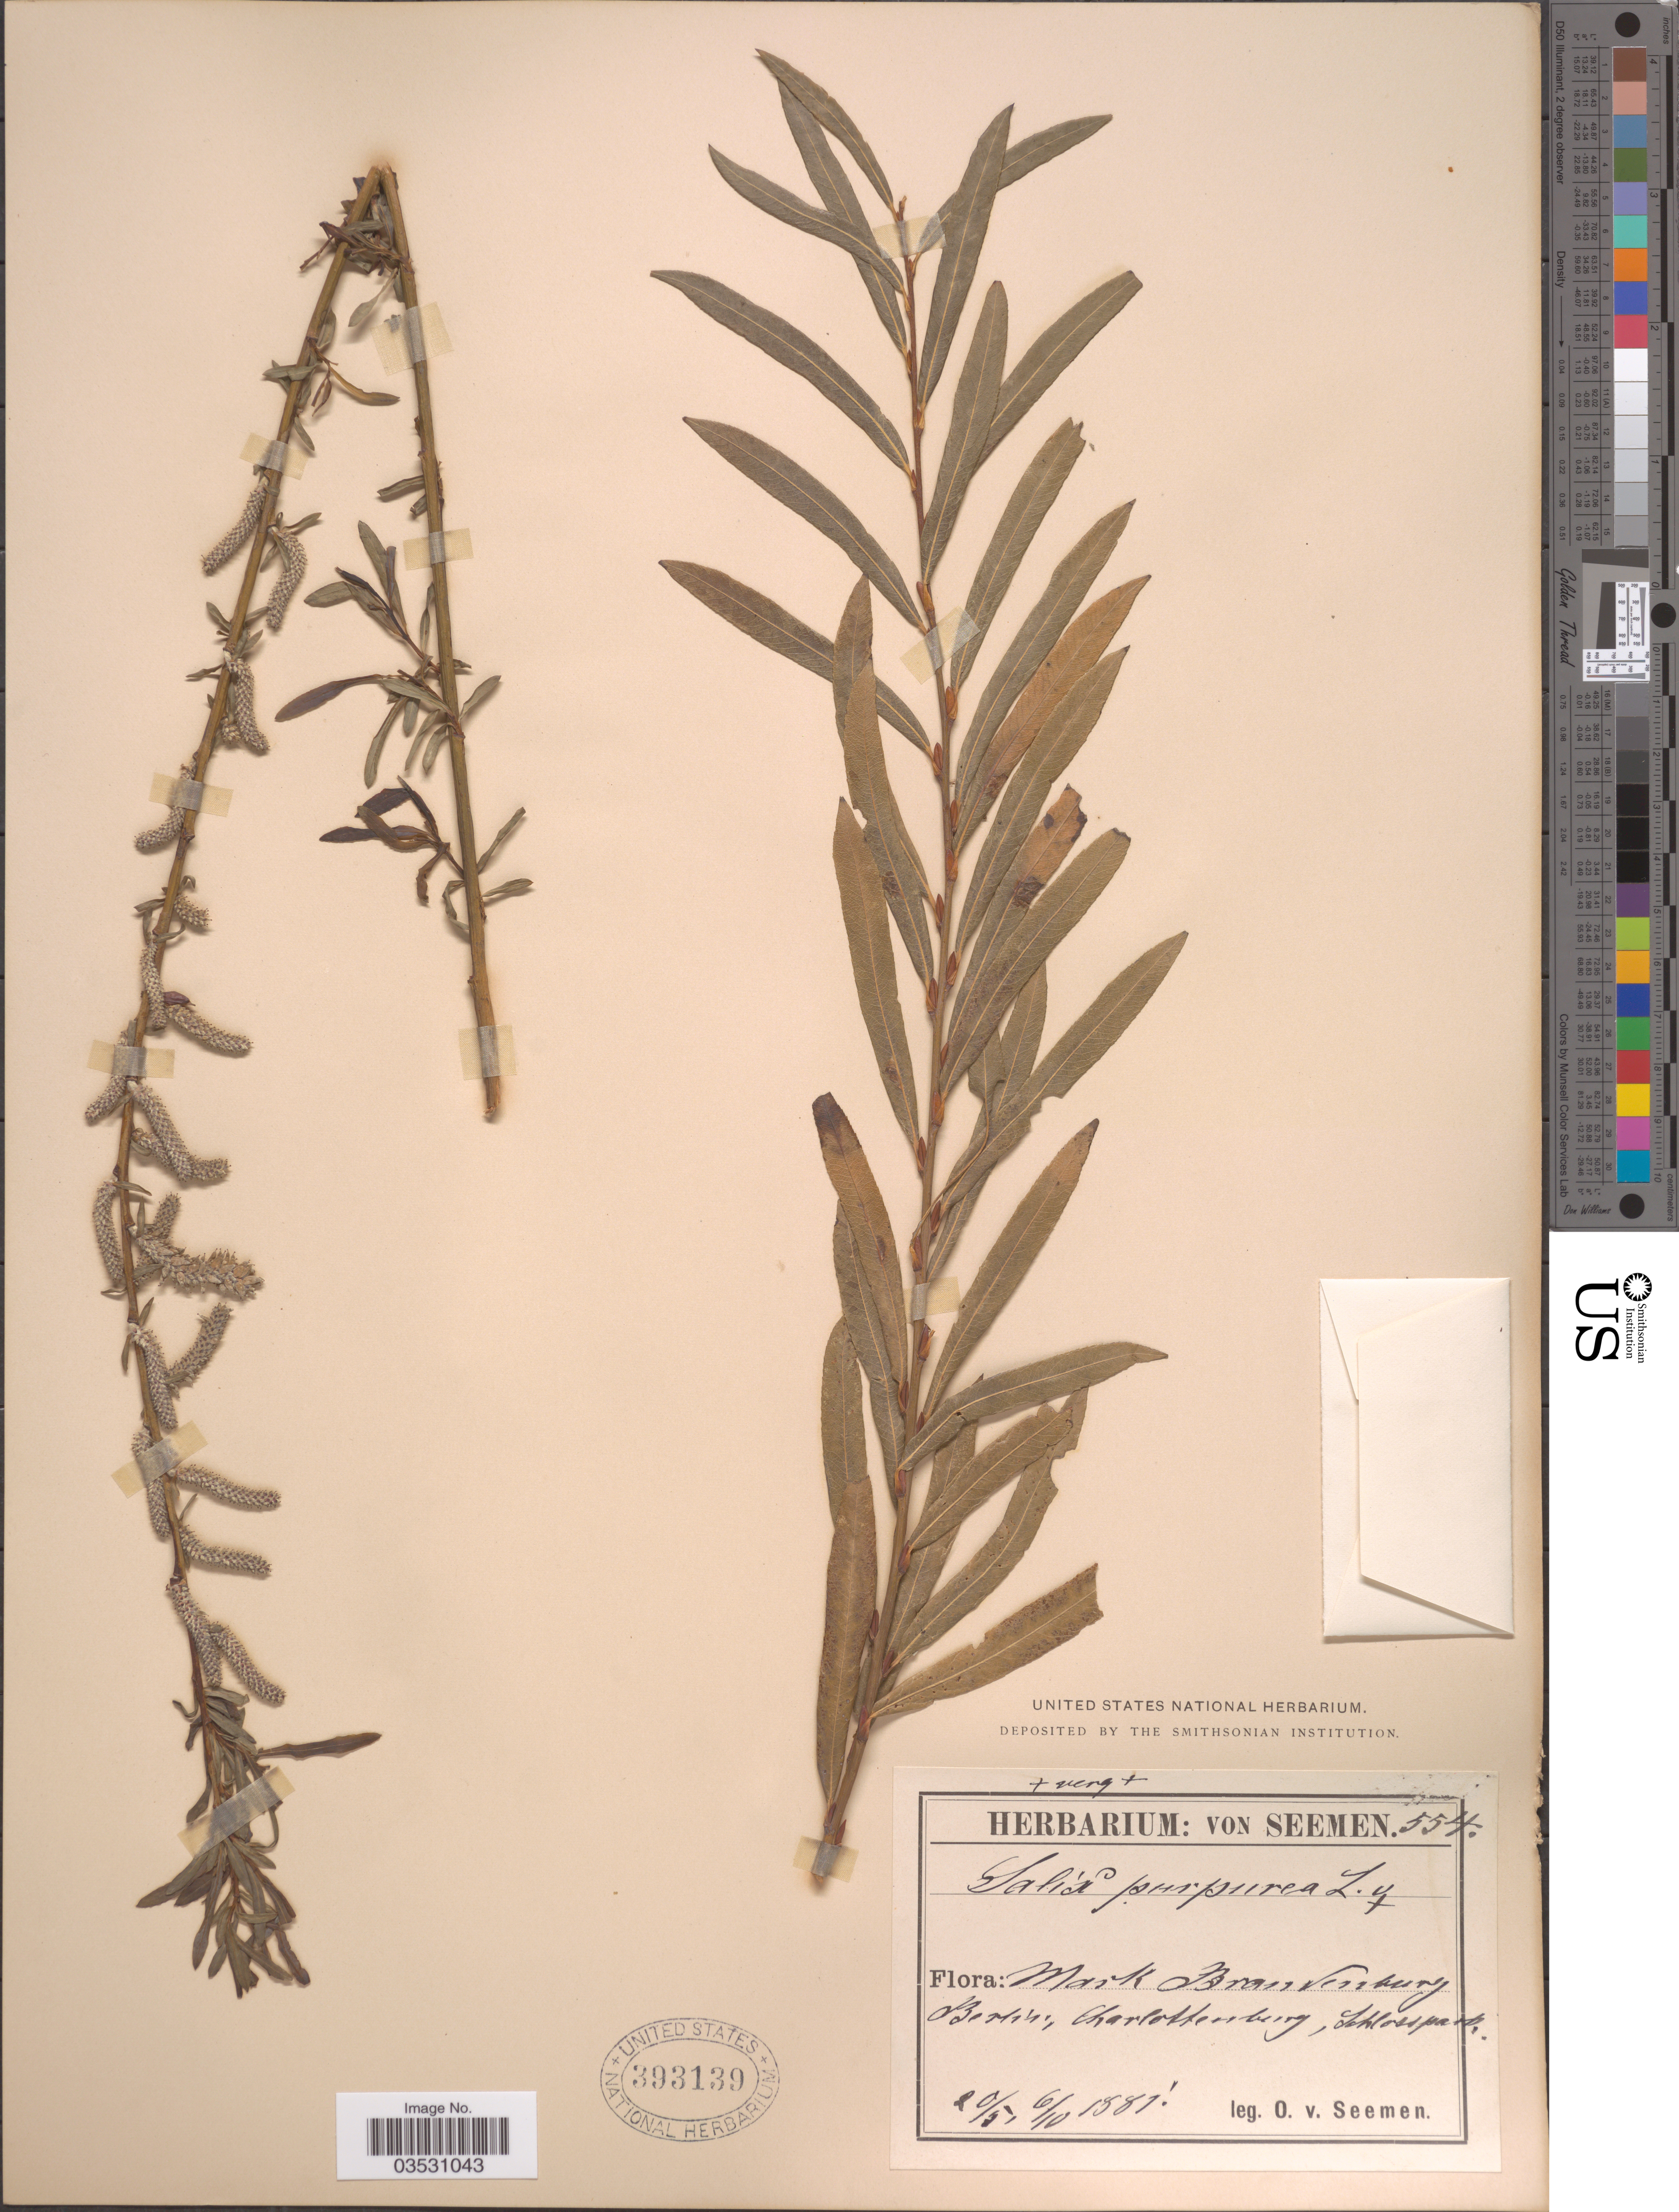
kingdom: Plantae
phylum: Tracheophyta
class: Magnoliopsida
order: Malpighiales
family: Salicaceae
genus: Salix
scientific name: Salix purpurea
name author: L.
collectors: K. O. von Seemen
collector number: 554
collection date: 1881-05-20/1881-10-06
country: Germany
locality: Mark Brandenburg, Berlin, Charlottenburg, Schlosspark.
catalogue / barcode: US 393139